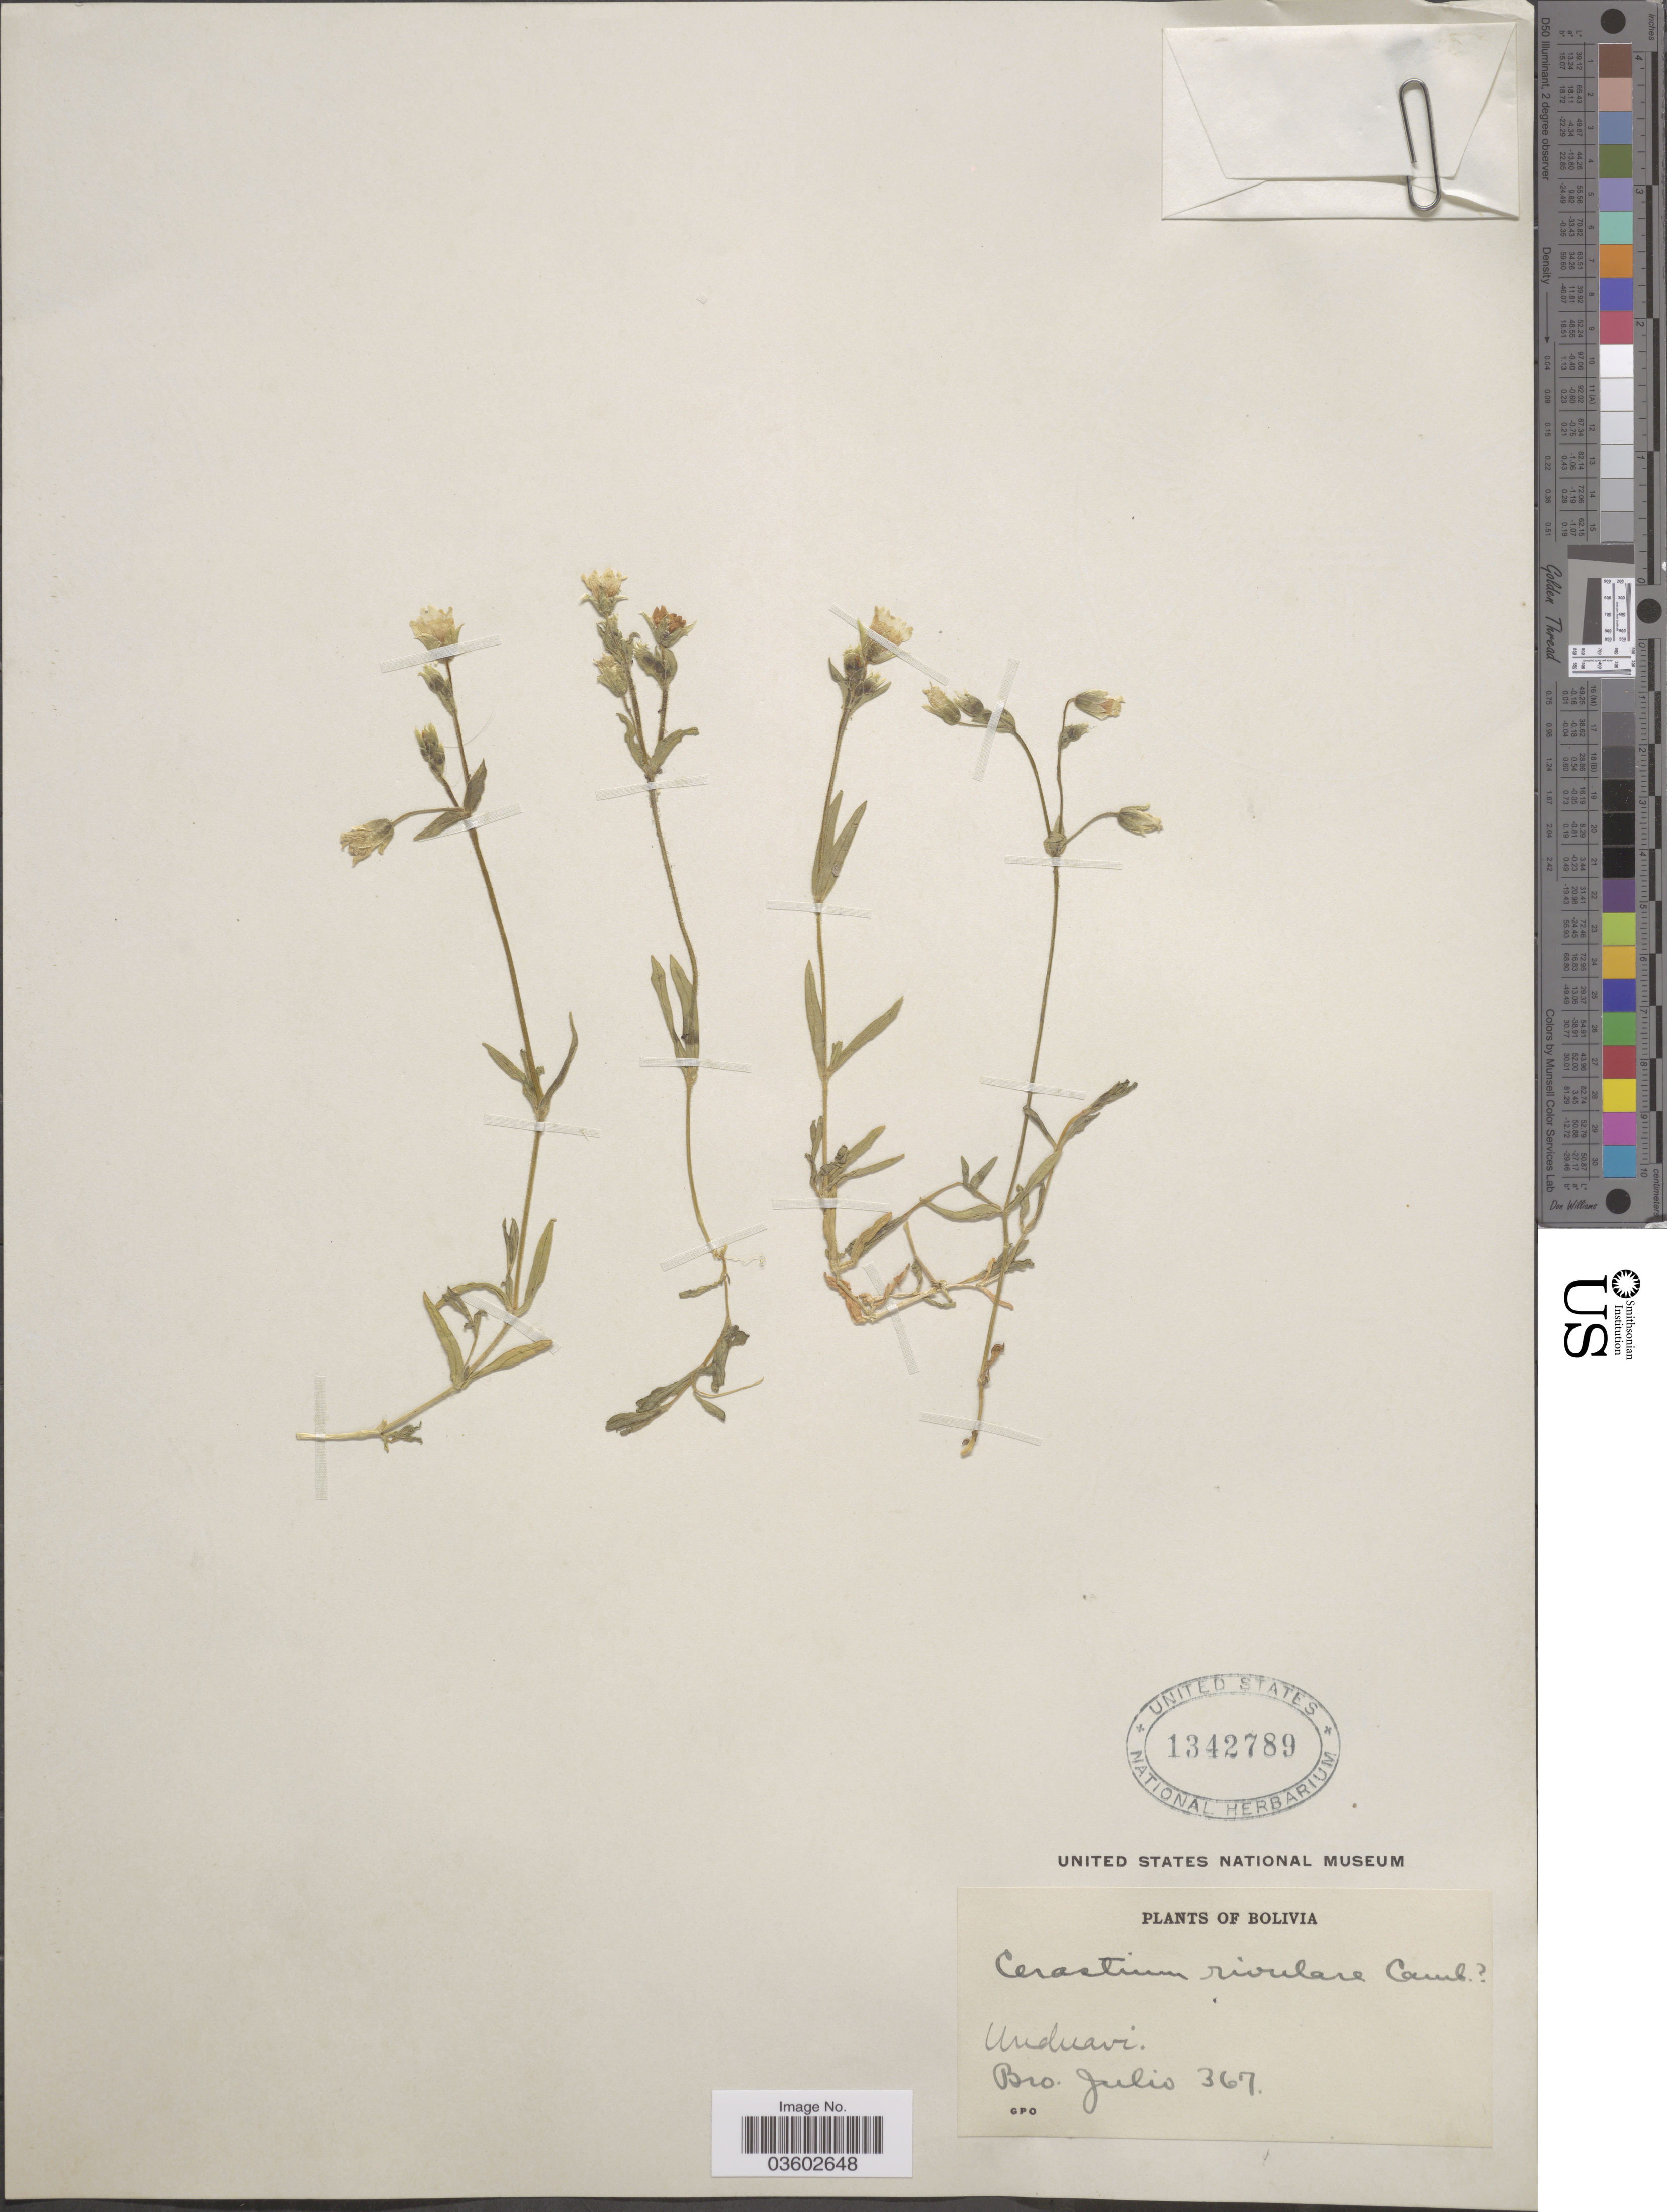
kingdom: Plantae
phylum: Tracheophyta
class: Magnoliopsida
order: Caryophyllales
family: Caryophyllaceae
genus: Cerastium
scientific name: Cerastium rivulare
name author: Cambess.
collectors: Bro. Julio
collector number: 367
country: Bolivia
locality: Unduavi.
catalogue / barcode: US 1342789